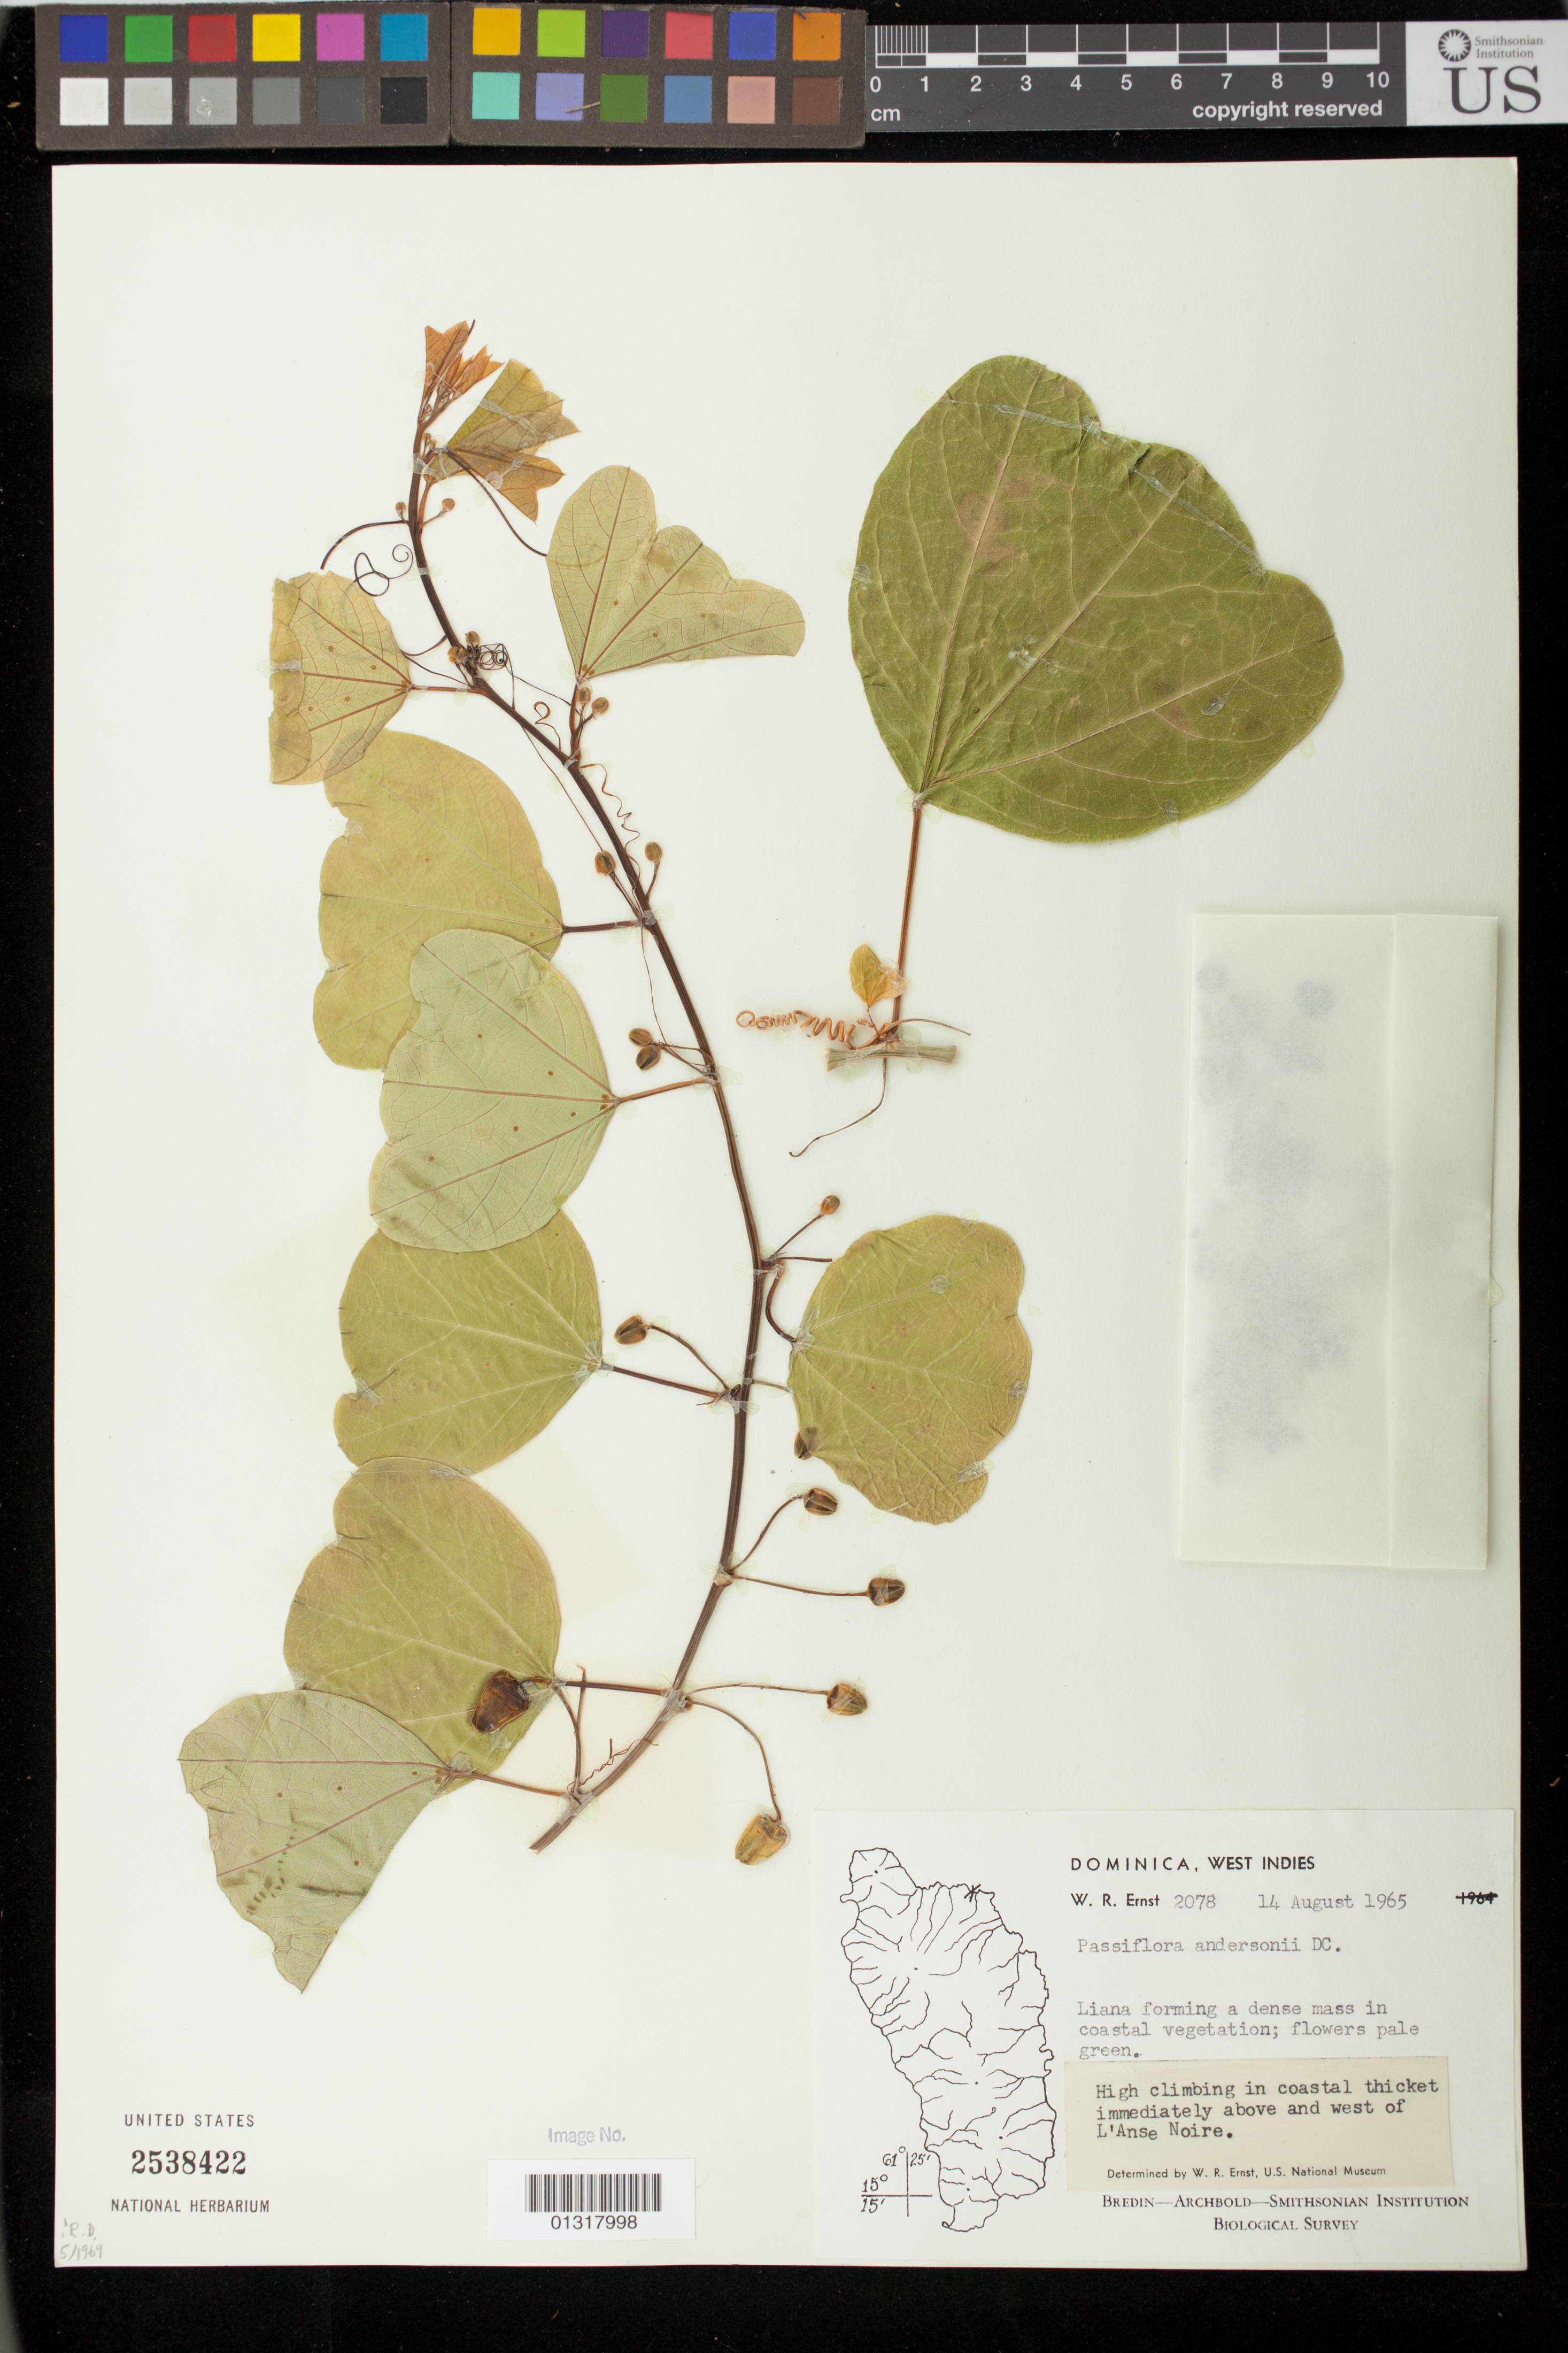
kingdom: Plantae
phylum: Tracheophyta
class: Magnoliopsida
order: Malpighiales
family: Passifloraceae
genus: Passiflora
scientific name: Passiflora andersonii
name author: DC.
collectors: W. R. Ernst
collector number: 2078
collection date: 1965-08-14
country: Dominica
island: Dominica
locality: W of L'Anse Noire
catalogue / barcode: US 2538422